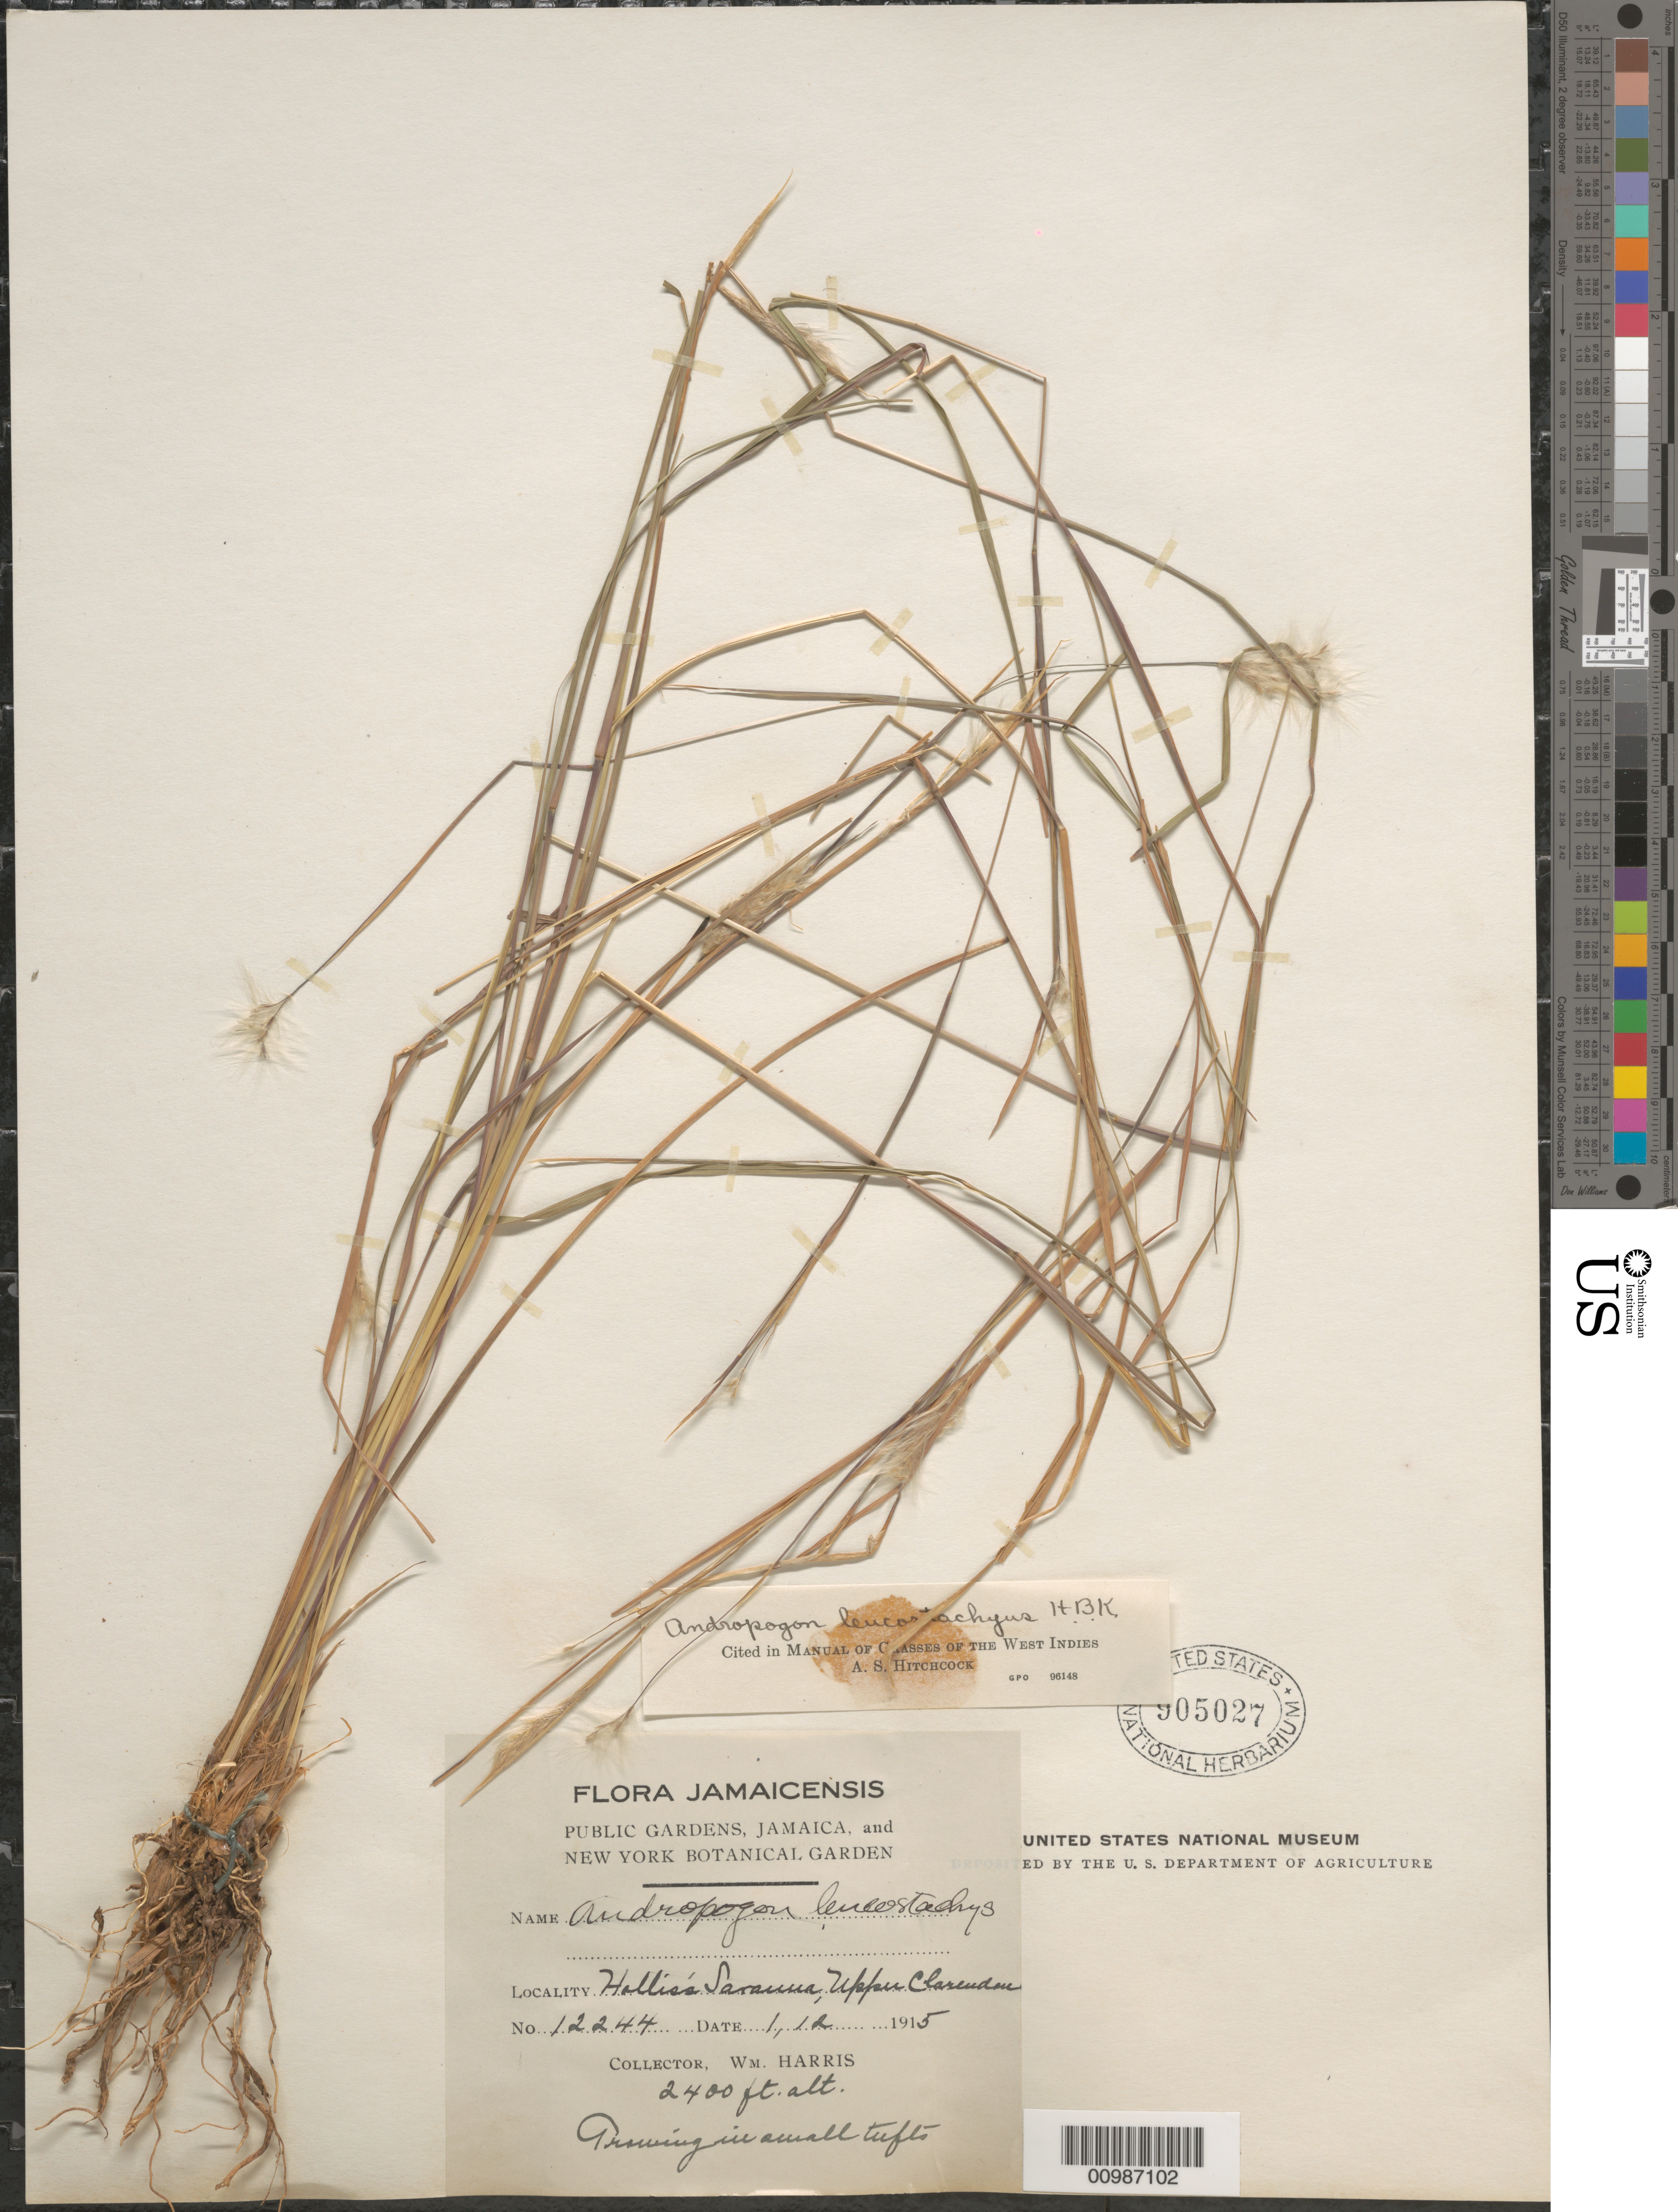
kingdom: Plantae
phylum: Tracheophyta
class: Liliopsida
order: Poales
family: Poaceae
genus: Andropogon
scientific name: Andropogon leucostachyus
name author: Kunth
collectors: W. H. Harris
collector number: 12244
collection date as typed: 12 Jan 1915 or 01 Dec 1915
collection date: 1915-01-12 or 1915-12-01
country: Jamaica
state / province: Clarendon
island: Jamaica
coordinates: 0 N, 0 E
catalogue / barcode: US 905027